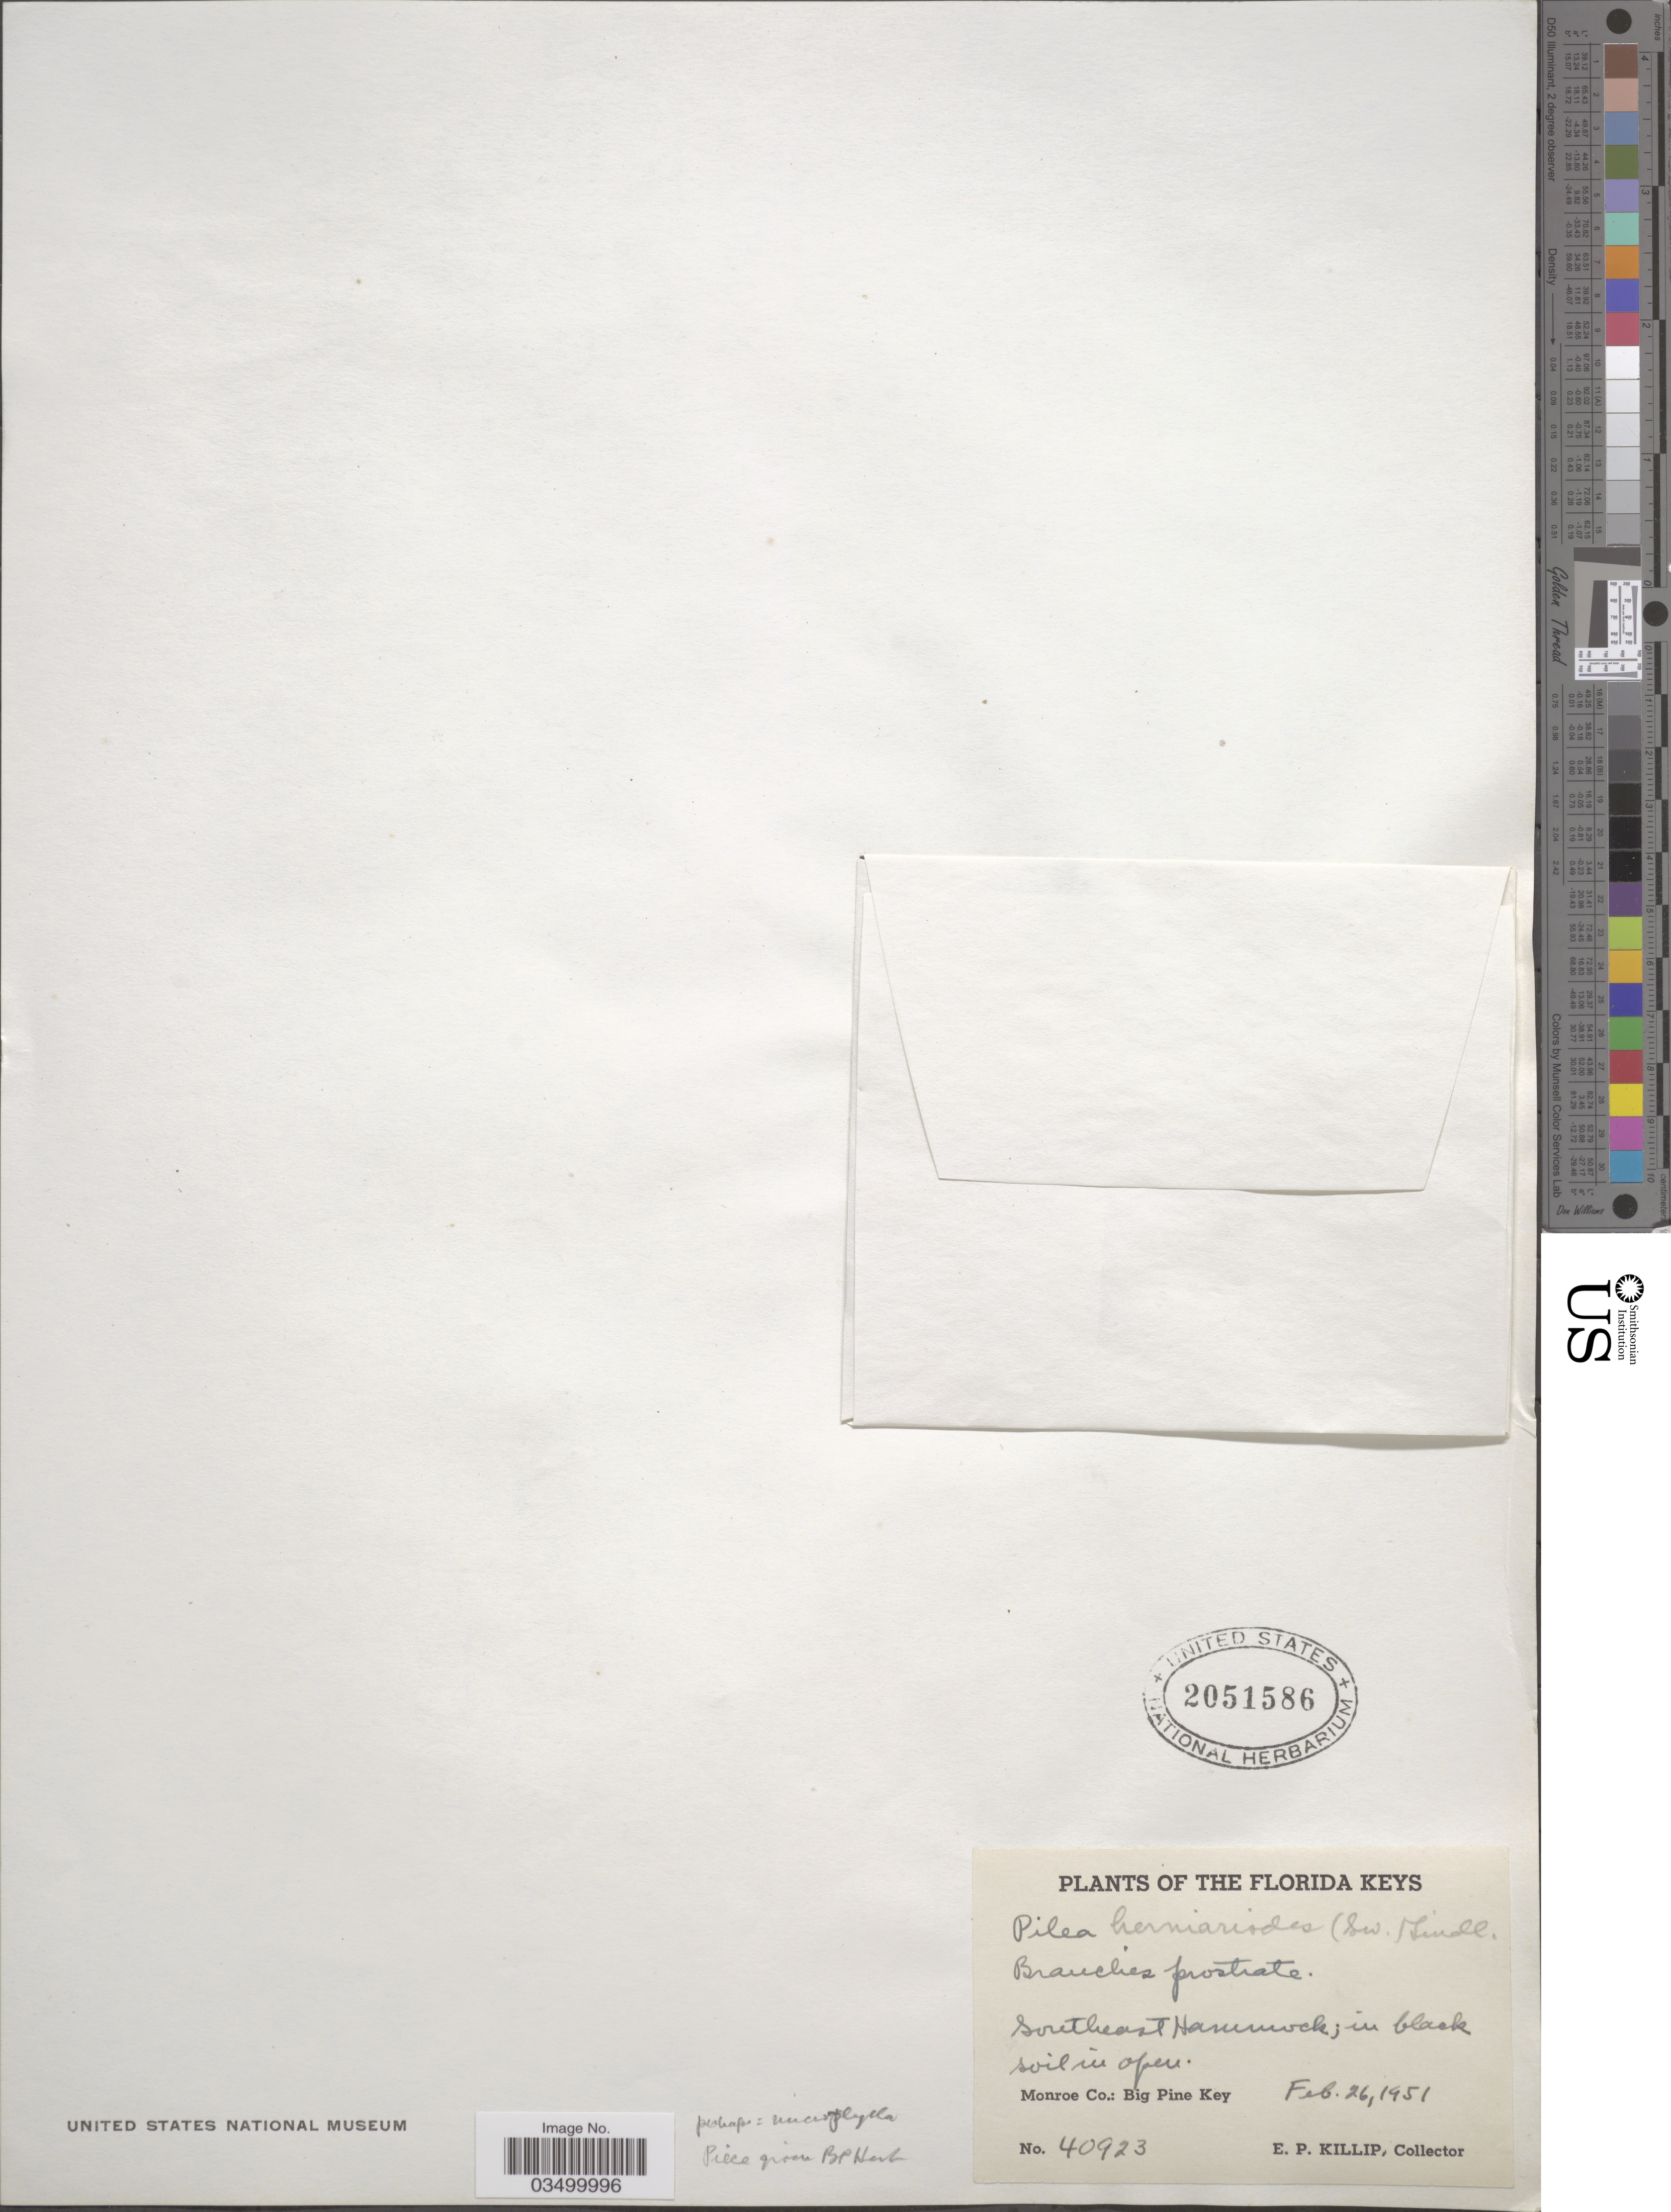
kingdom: Plantae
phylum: Tracheophyta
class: Magnoliopsida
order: Rosales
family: Urticaceae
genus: Pilea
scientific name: Pilea herniarioides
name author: (Sw.) Lindl.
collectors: E. P. Killip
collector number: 40923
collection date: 1951-02-26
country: United States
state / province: Florida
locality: The Florida Keys. Southeast Hammock. Monroe Co.: Big Pine Key.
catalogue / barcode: US 2051586